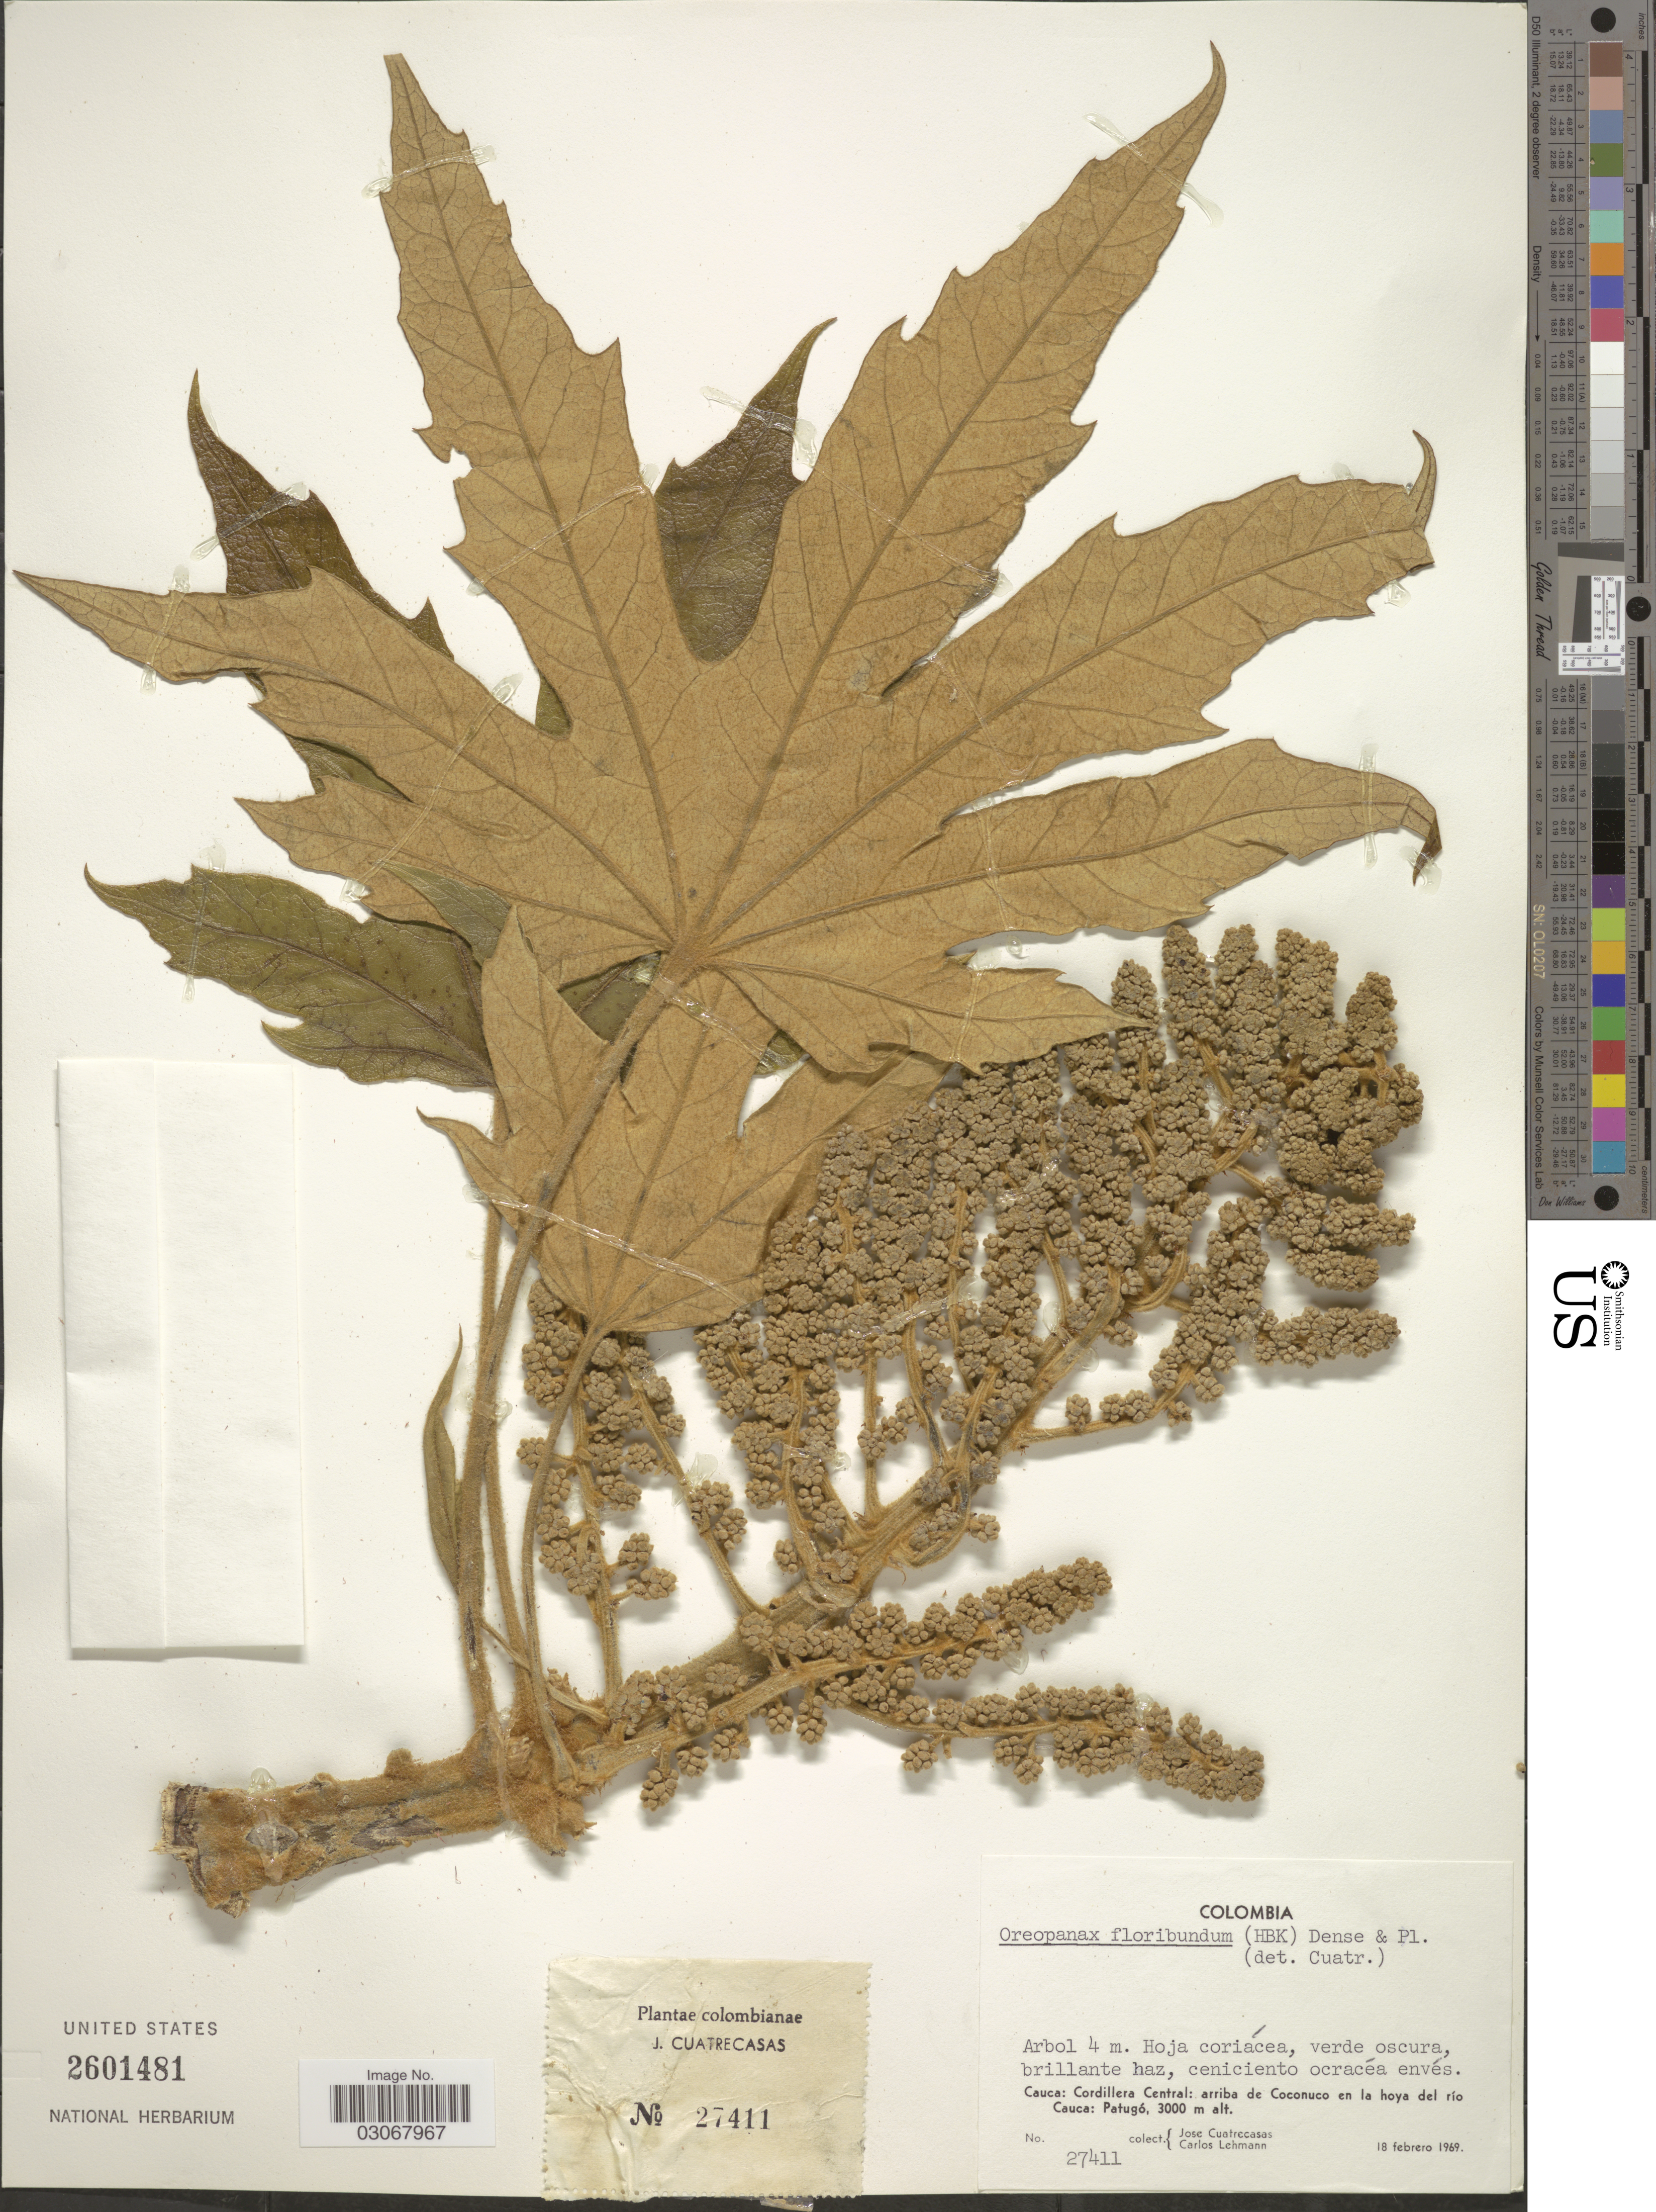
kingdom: Plantae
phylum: Tracheophyta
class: Magnoliopsida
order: Apiales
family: Araliaceae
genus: Oreopanax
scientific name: Oreopanax floribundus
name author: (Kunth) Decne. & Planch.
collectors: J. Cuatrecasas & C. Lehmann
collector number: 27411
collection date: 1969-02-18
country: Colombia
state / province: Cauca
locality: Cordillera Central: arriba de Coconuco en la hoya del río Cauca: Patugó.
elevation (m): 3000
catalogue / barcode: US 2601481